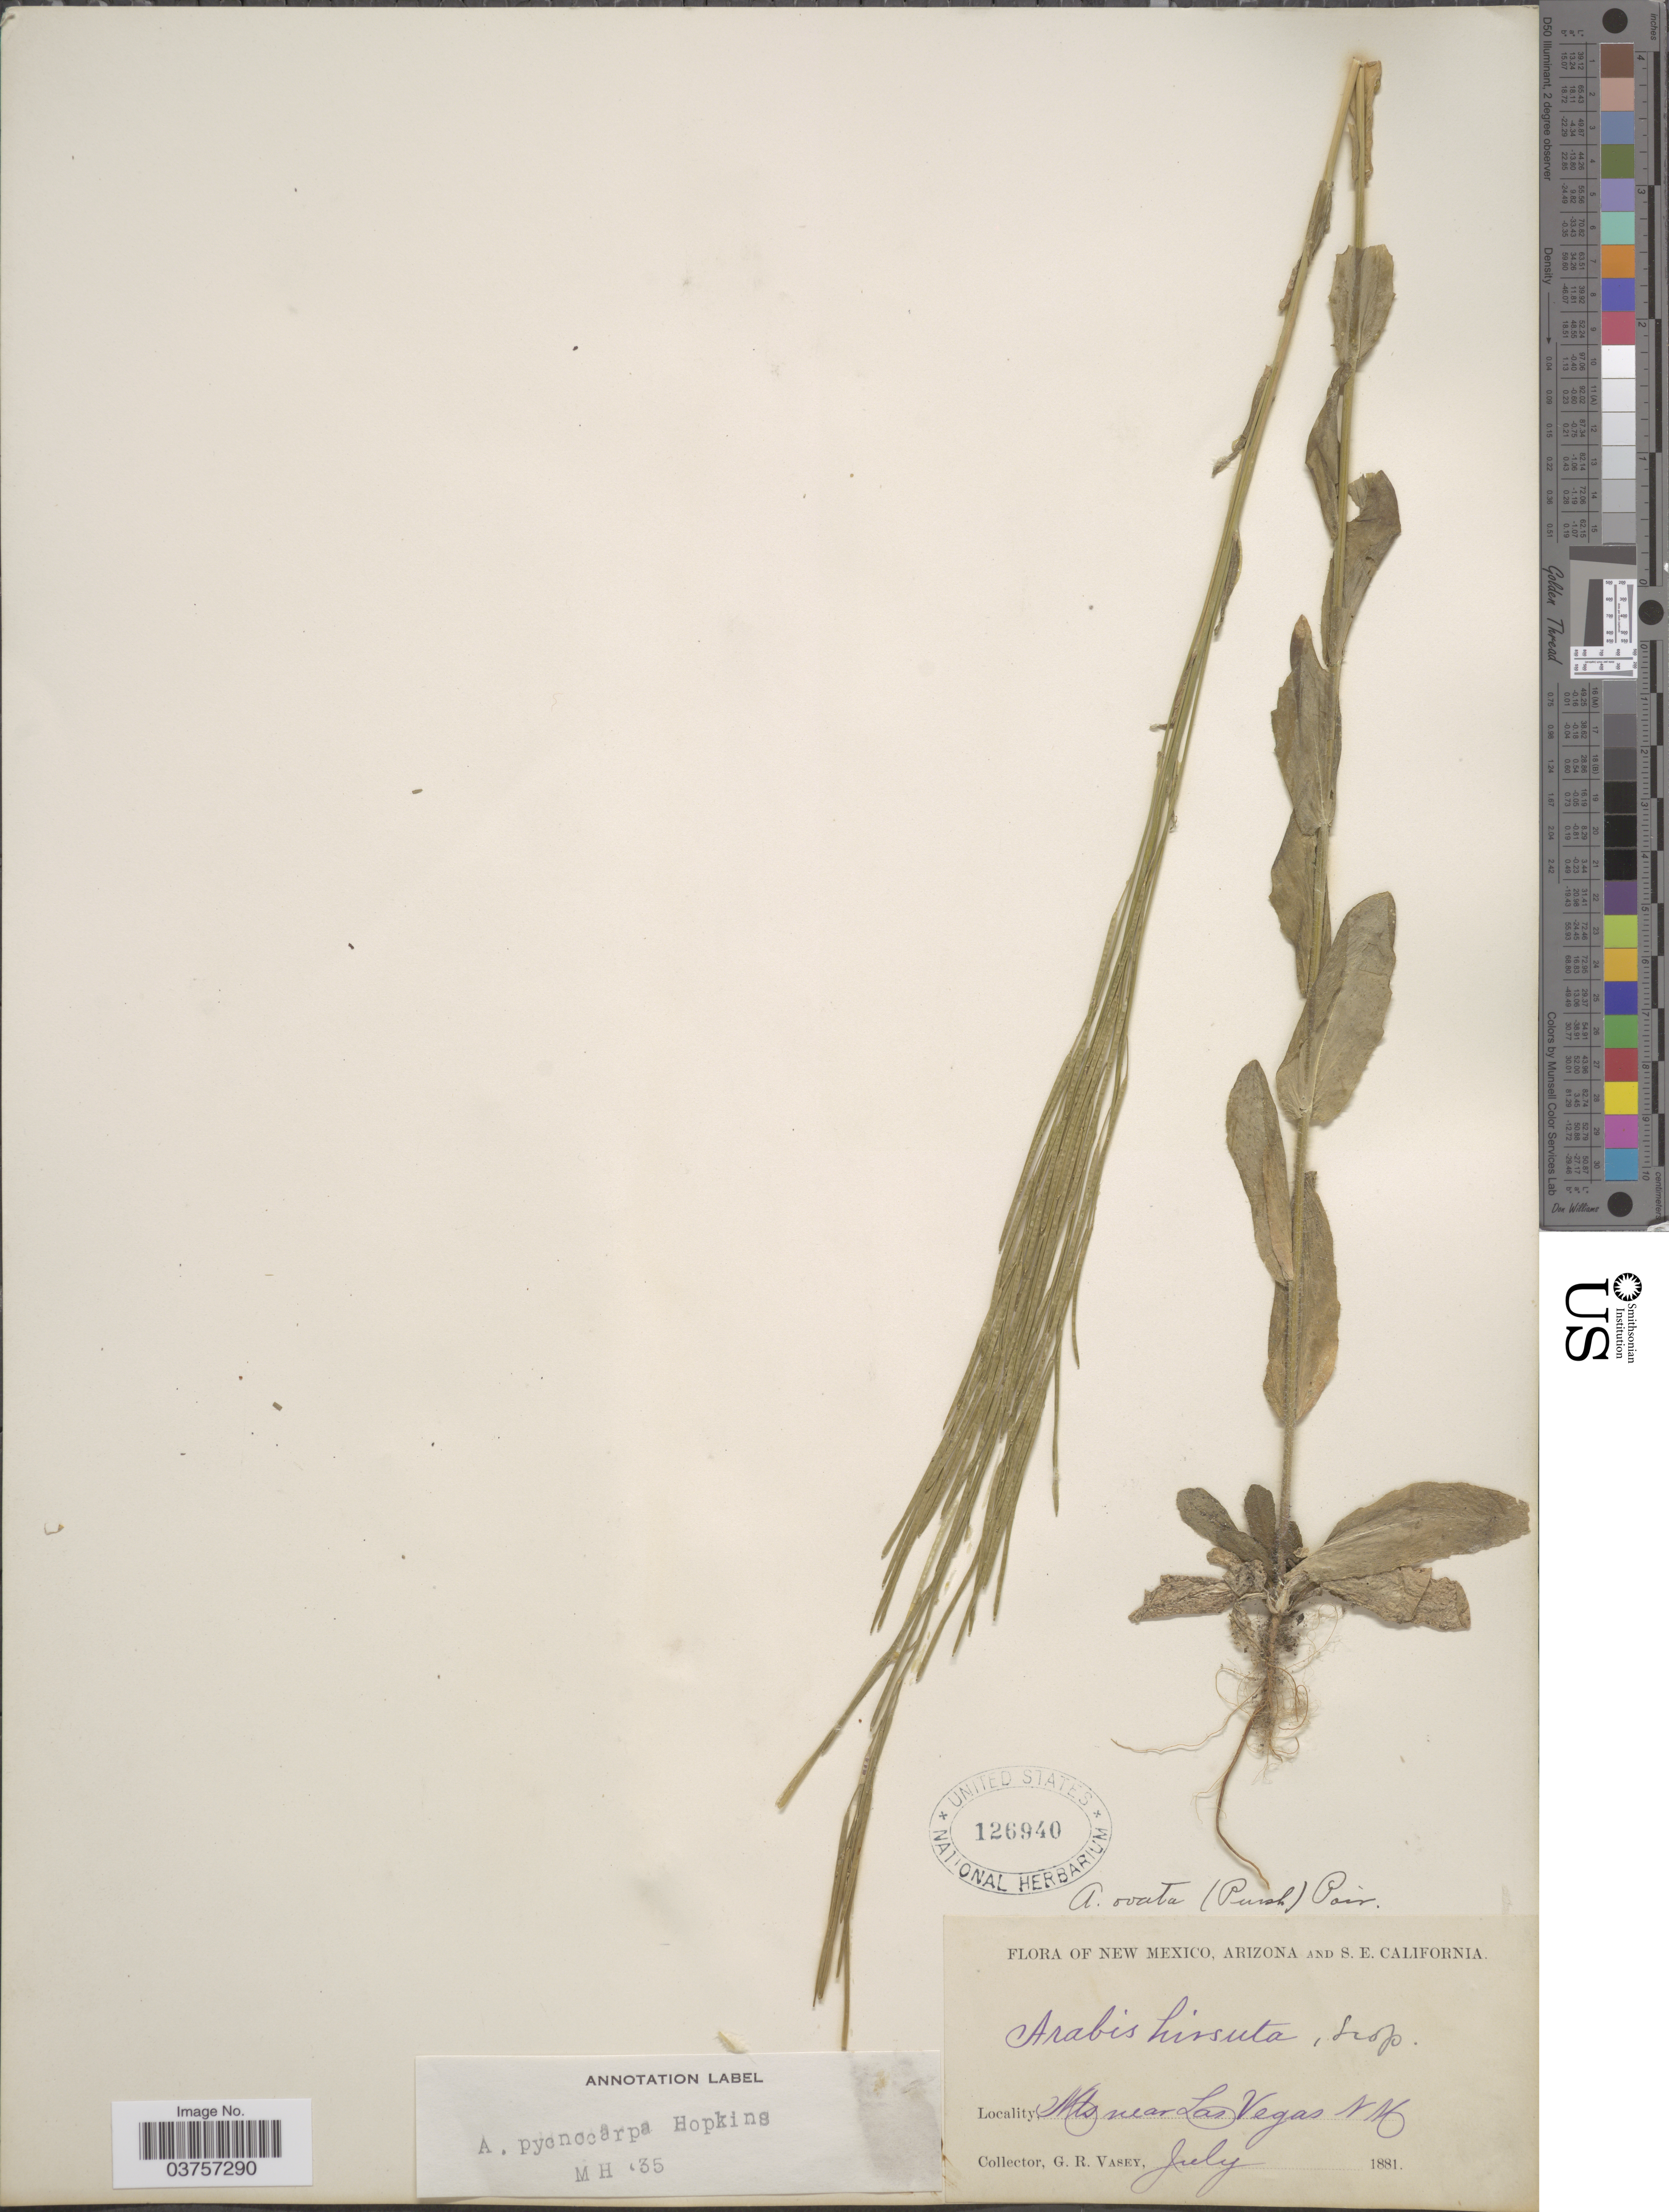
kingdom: Plantae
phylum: Tracheophyta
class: Magnoliopsida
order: Brassicales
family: Brassicaceae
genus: Arabis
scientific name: Arabis hirsuta var. pycnocarpa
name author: M. Hopkins & Rollins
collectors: G. R. Vasey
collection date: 1881-07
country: United States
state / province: New Mexico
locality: Mts near Las Vegas.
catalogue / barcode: US 126940